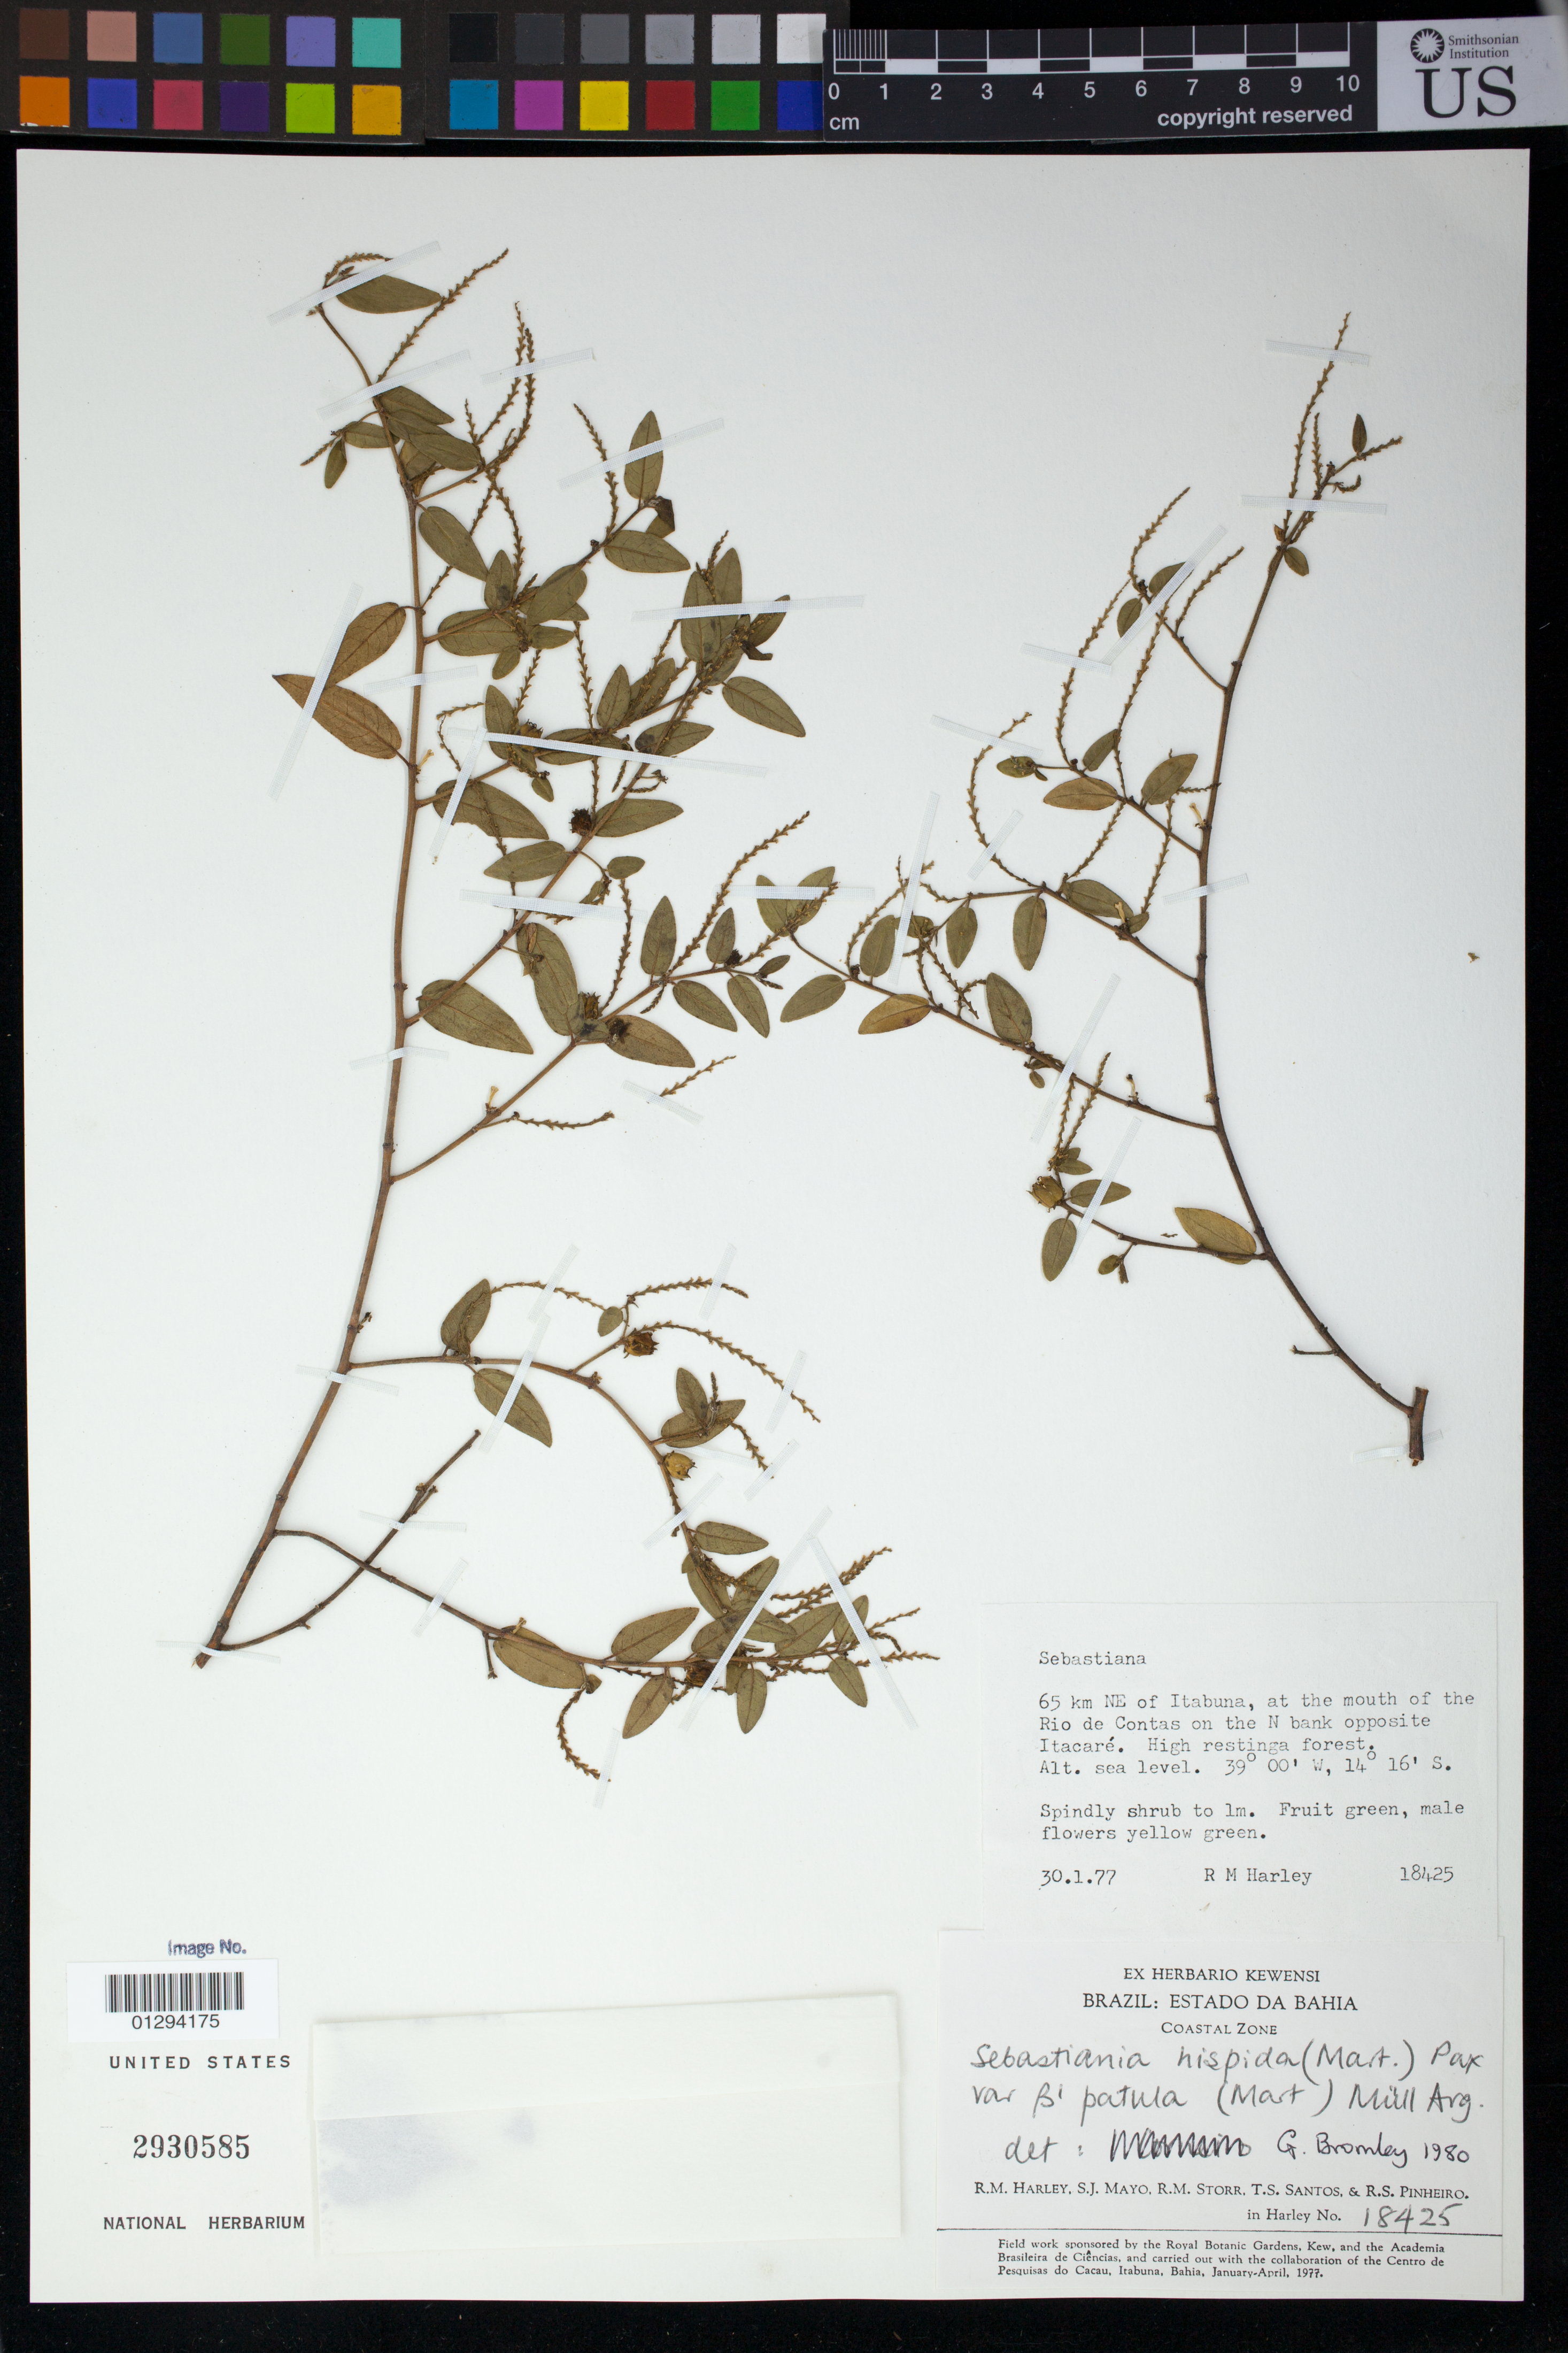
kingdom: Plantae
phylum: Tracheophyta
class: Magnoliopsida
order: Malpighiales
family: Euphorbiaceae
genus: Sebastiania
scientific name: Sebastiania hispida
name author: (Mart.) Pax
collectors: R. M. Harley, S. J. Mayo, R. M. Storr, T. S. Santos & R. S. Pinheiro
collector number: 18425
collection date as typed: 30 Jan 1977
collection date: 1977-01-30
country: Brazil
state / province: Bahia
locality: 65 km NE of Itabuna, at the mouth of the Rio de Contas on the N bank opposite Itacare.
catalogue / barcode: US 2930585